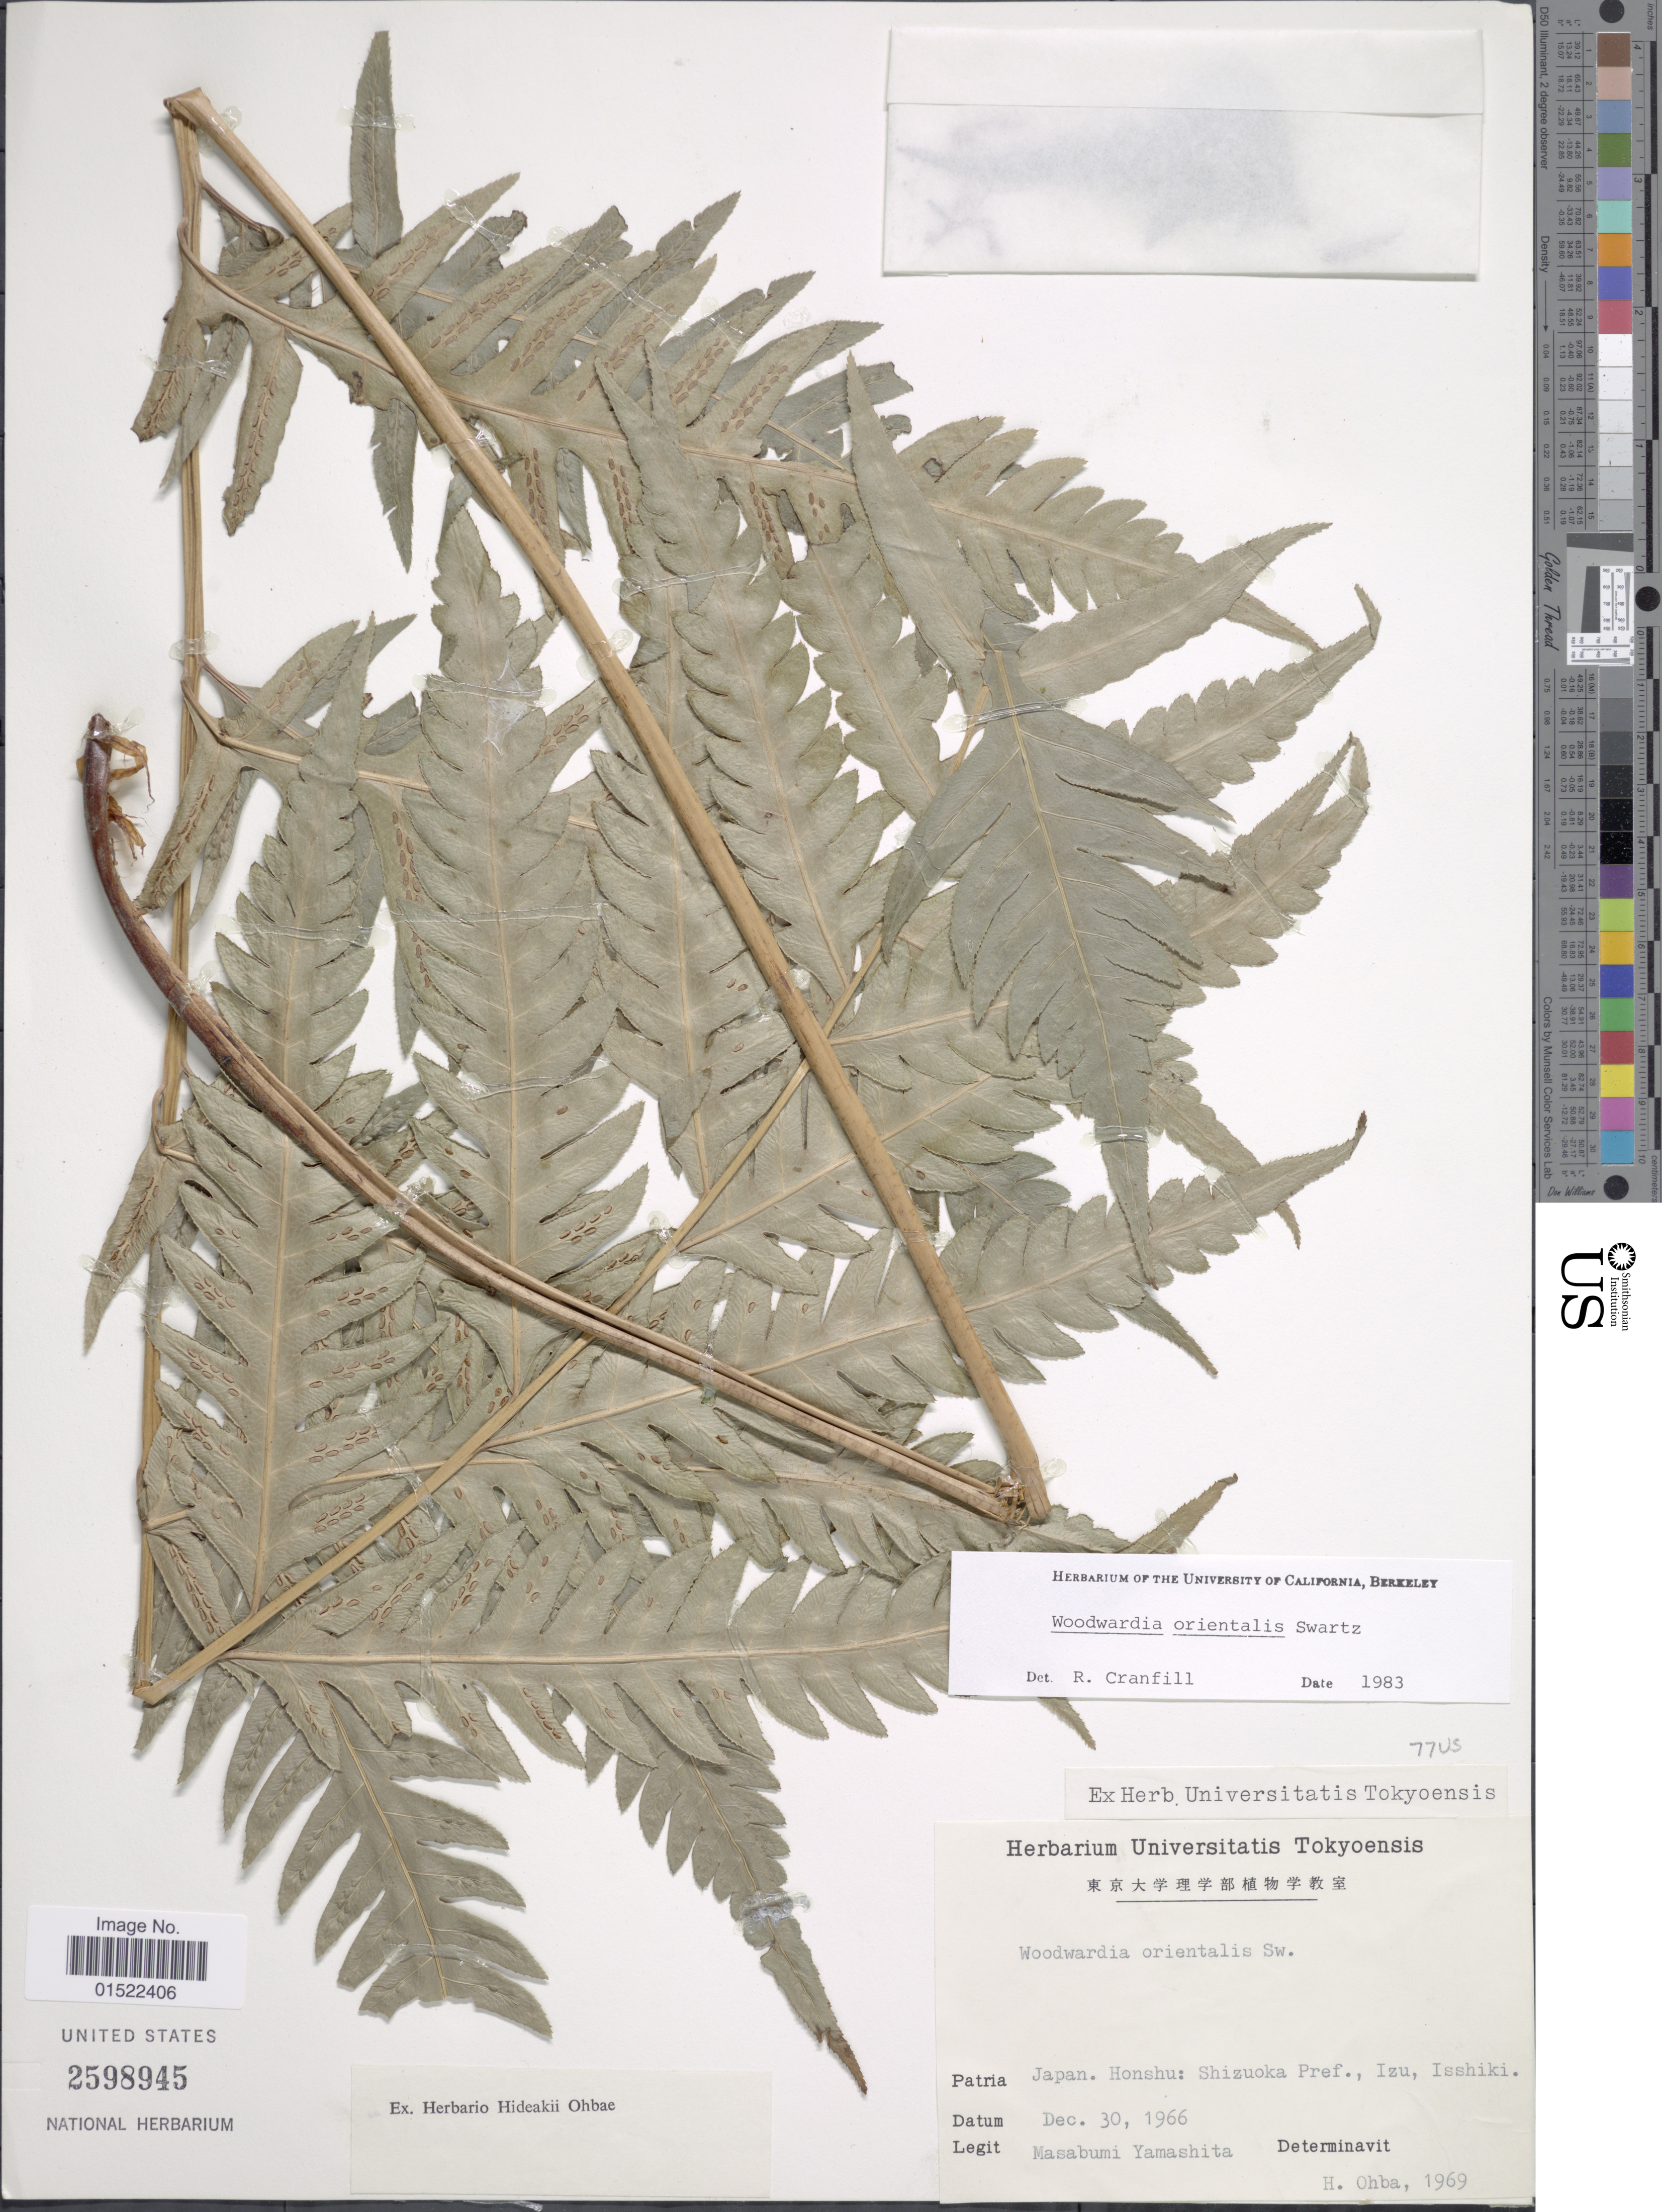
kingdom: Plantae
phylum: Tracheophyta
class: Polypodiopsida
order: Polypodiales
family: Blechnaceae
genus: Woodwardia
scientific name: Woodwardia orientalis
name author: Sw.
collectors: M. Yamashita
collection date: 1966-12-30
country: Japan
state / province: Sizuoka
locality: Honshu: Shizouka Pref., Izu, Isshiki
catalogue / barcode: US 2598945